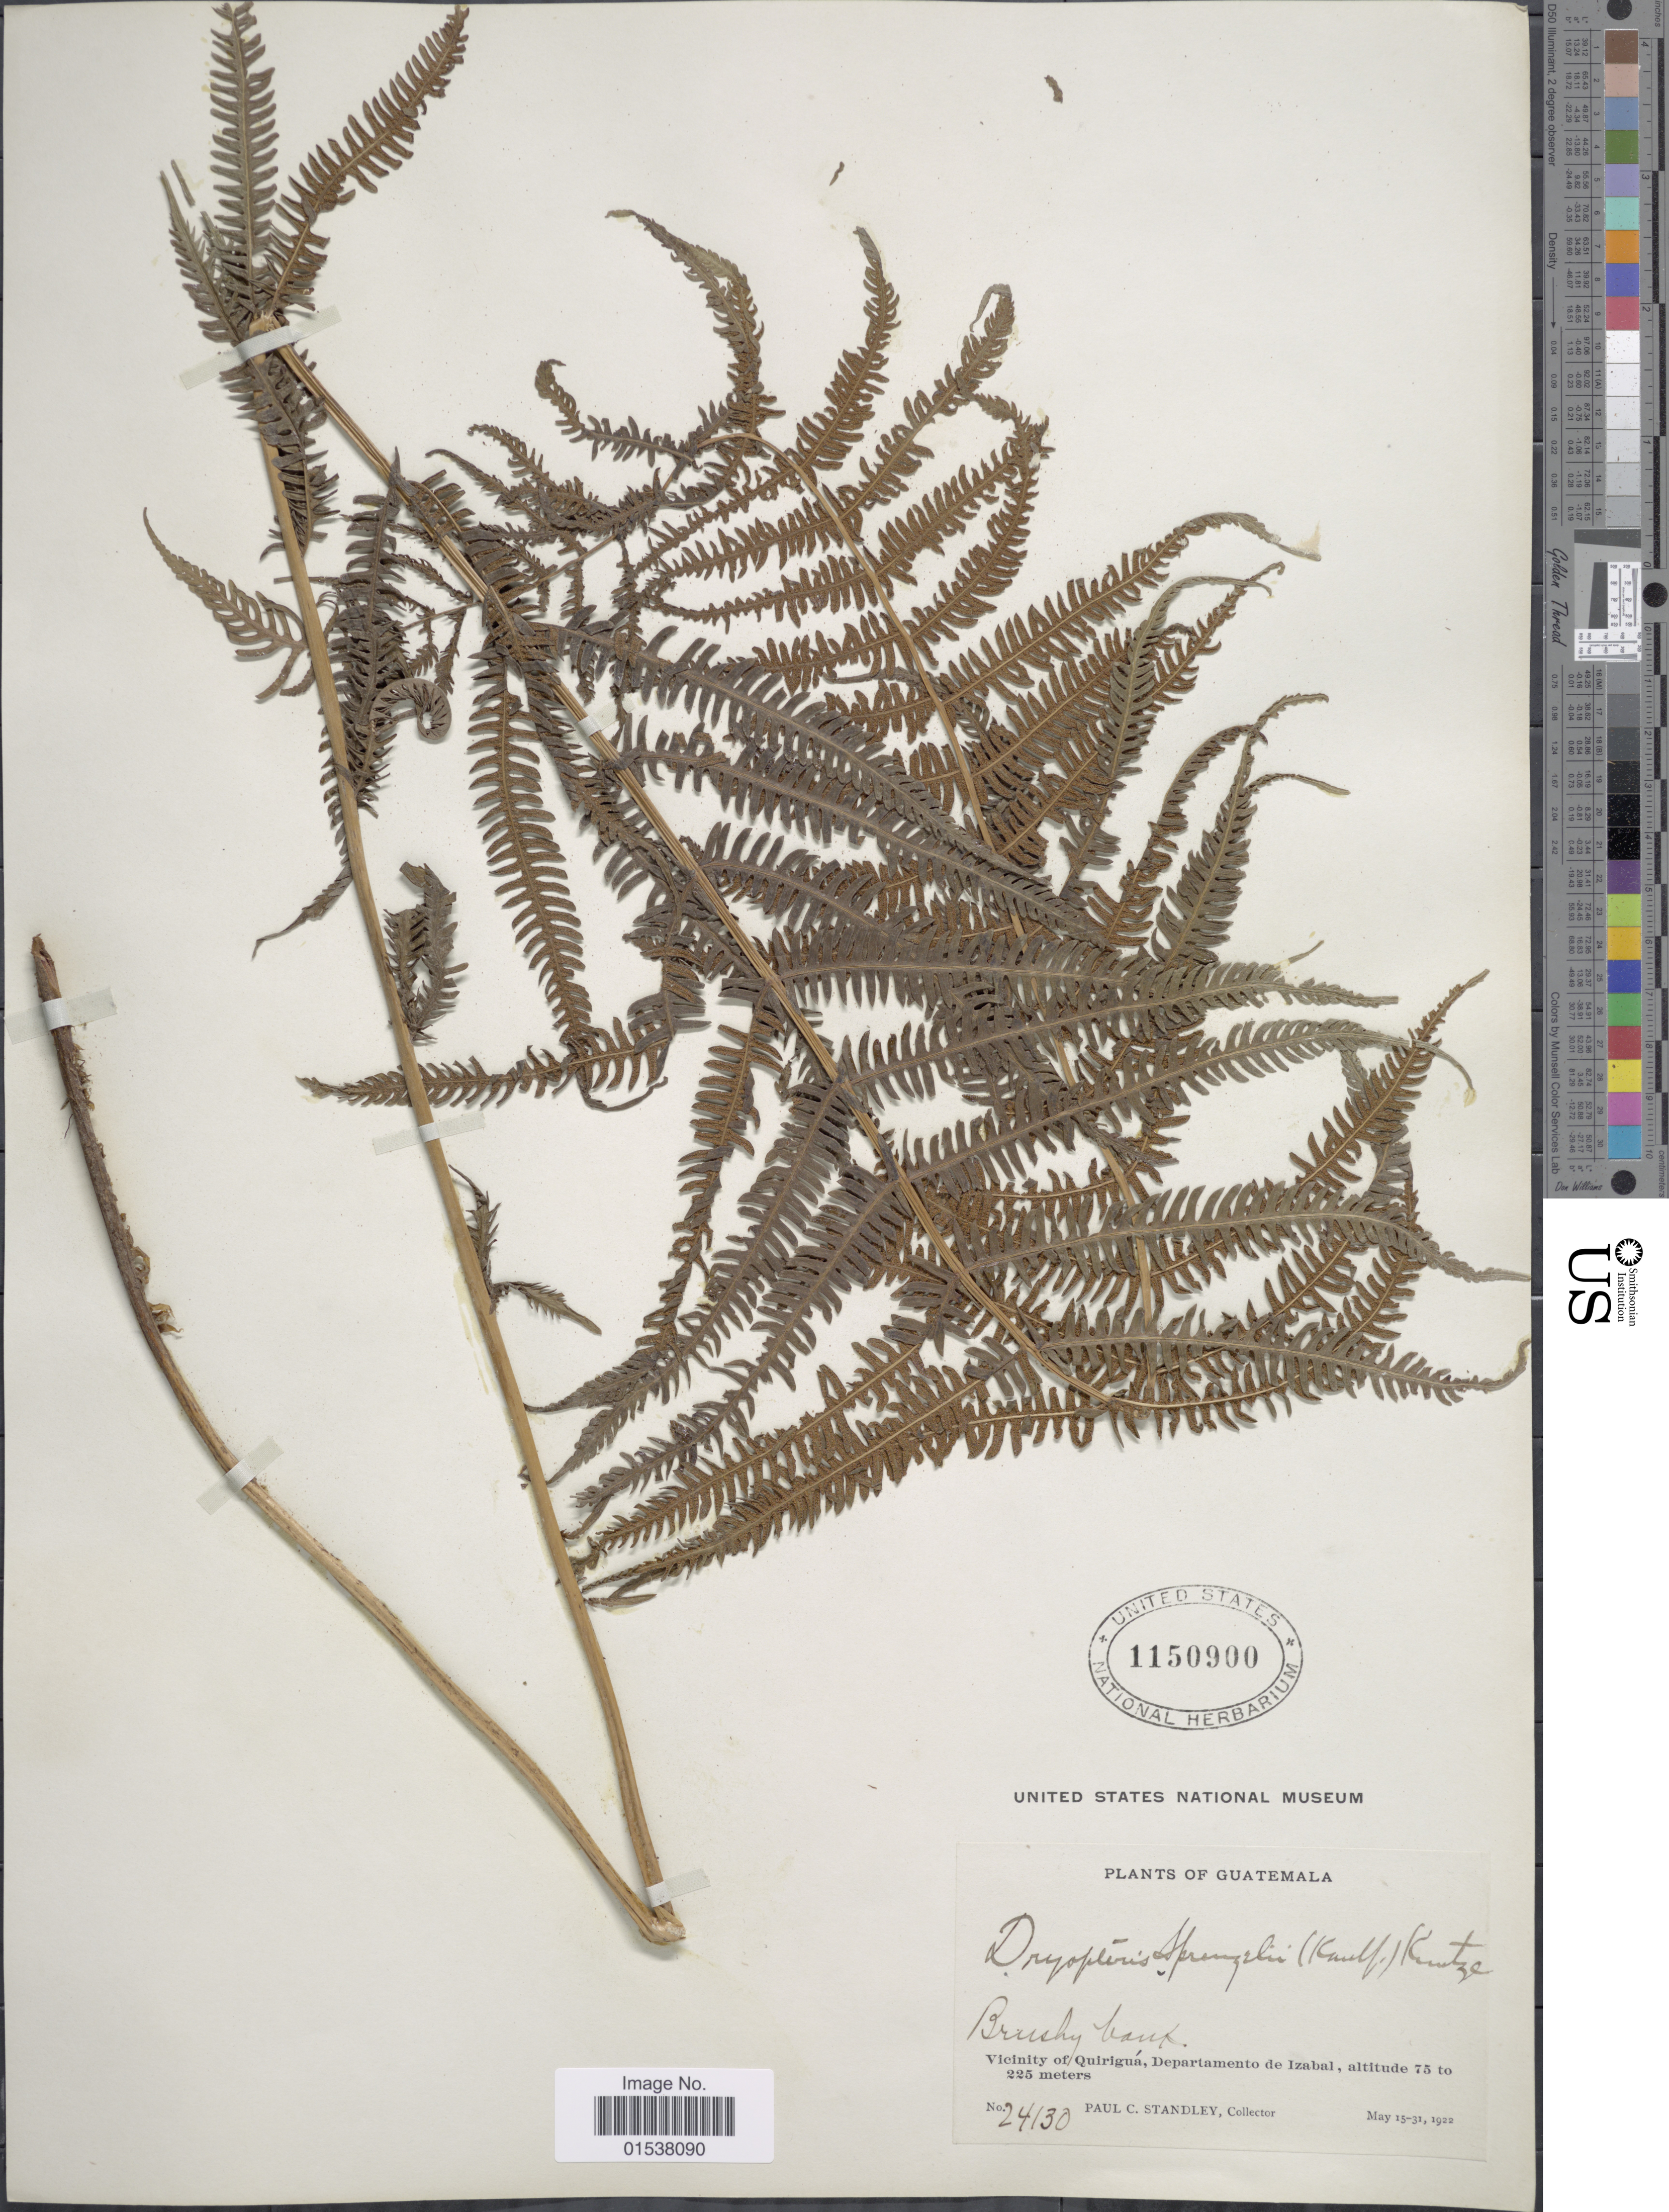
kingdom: Plantae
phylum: Tracheophyta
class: Polypodiopsida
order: Polypodiales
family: Thelypteridaceae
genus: Amauropelta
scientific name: Amauropelta balbisii (Spreng.) comb. nov., ined. 2015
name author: (Spreng.)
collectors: P. C. Standley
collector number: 24130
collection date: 1922-05-15/1922-05-31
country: Guatemala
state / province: Izabal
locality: Vicinity of Quirigua, Departamento de Izabal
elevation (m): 75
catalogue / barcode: US 1150900